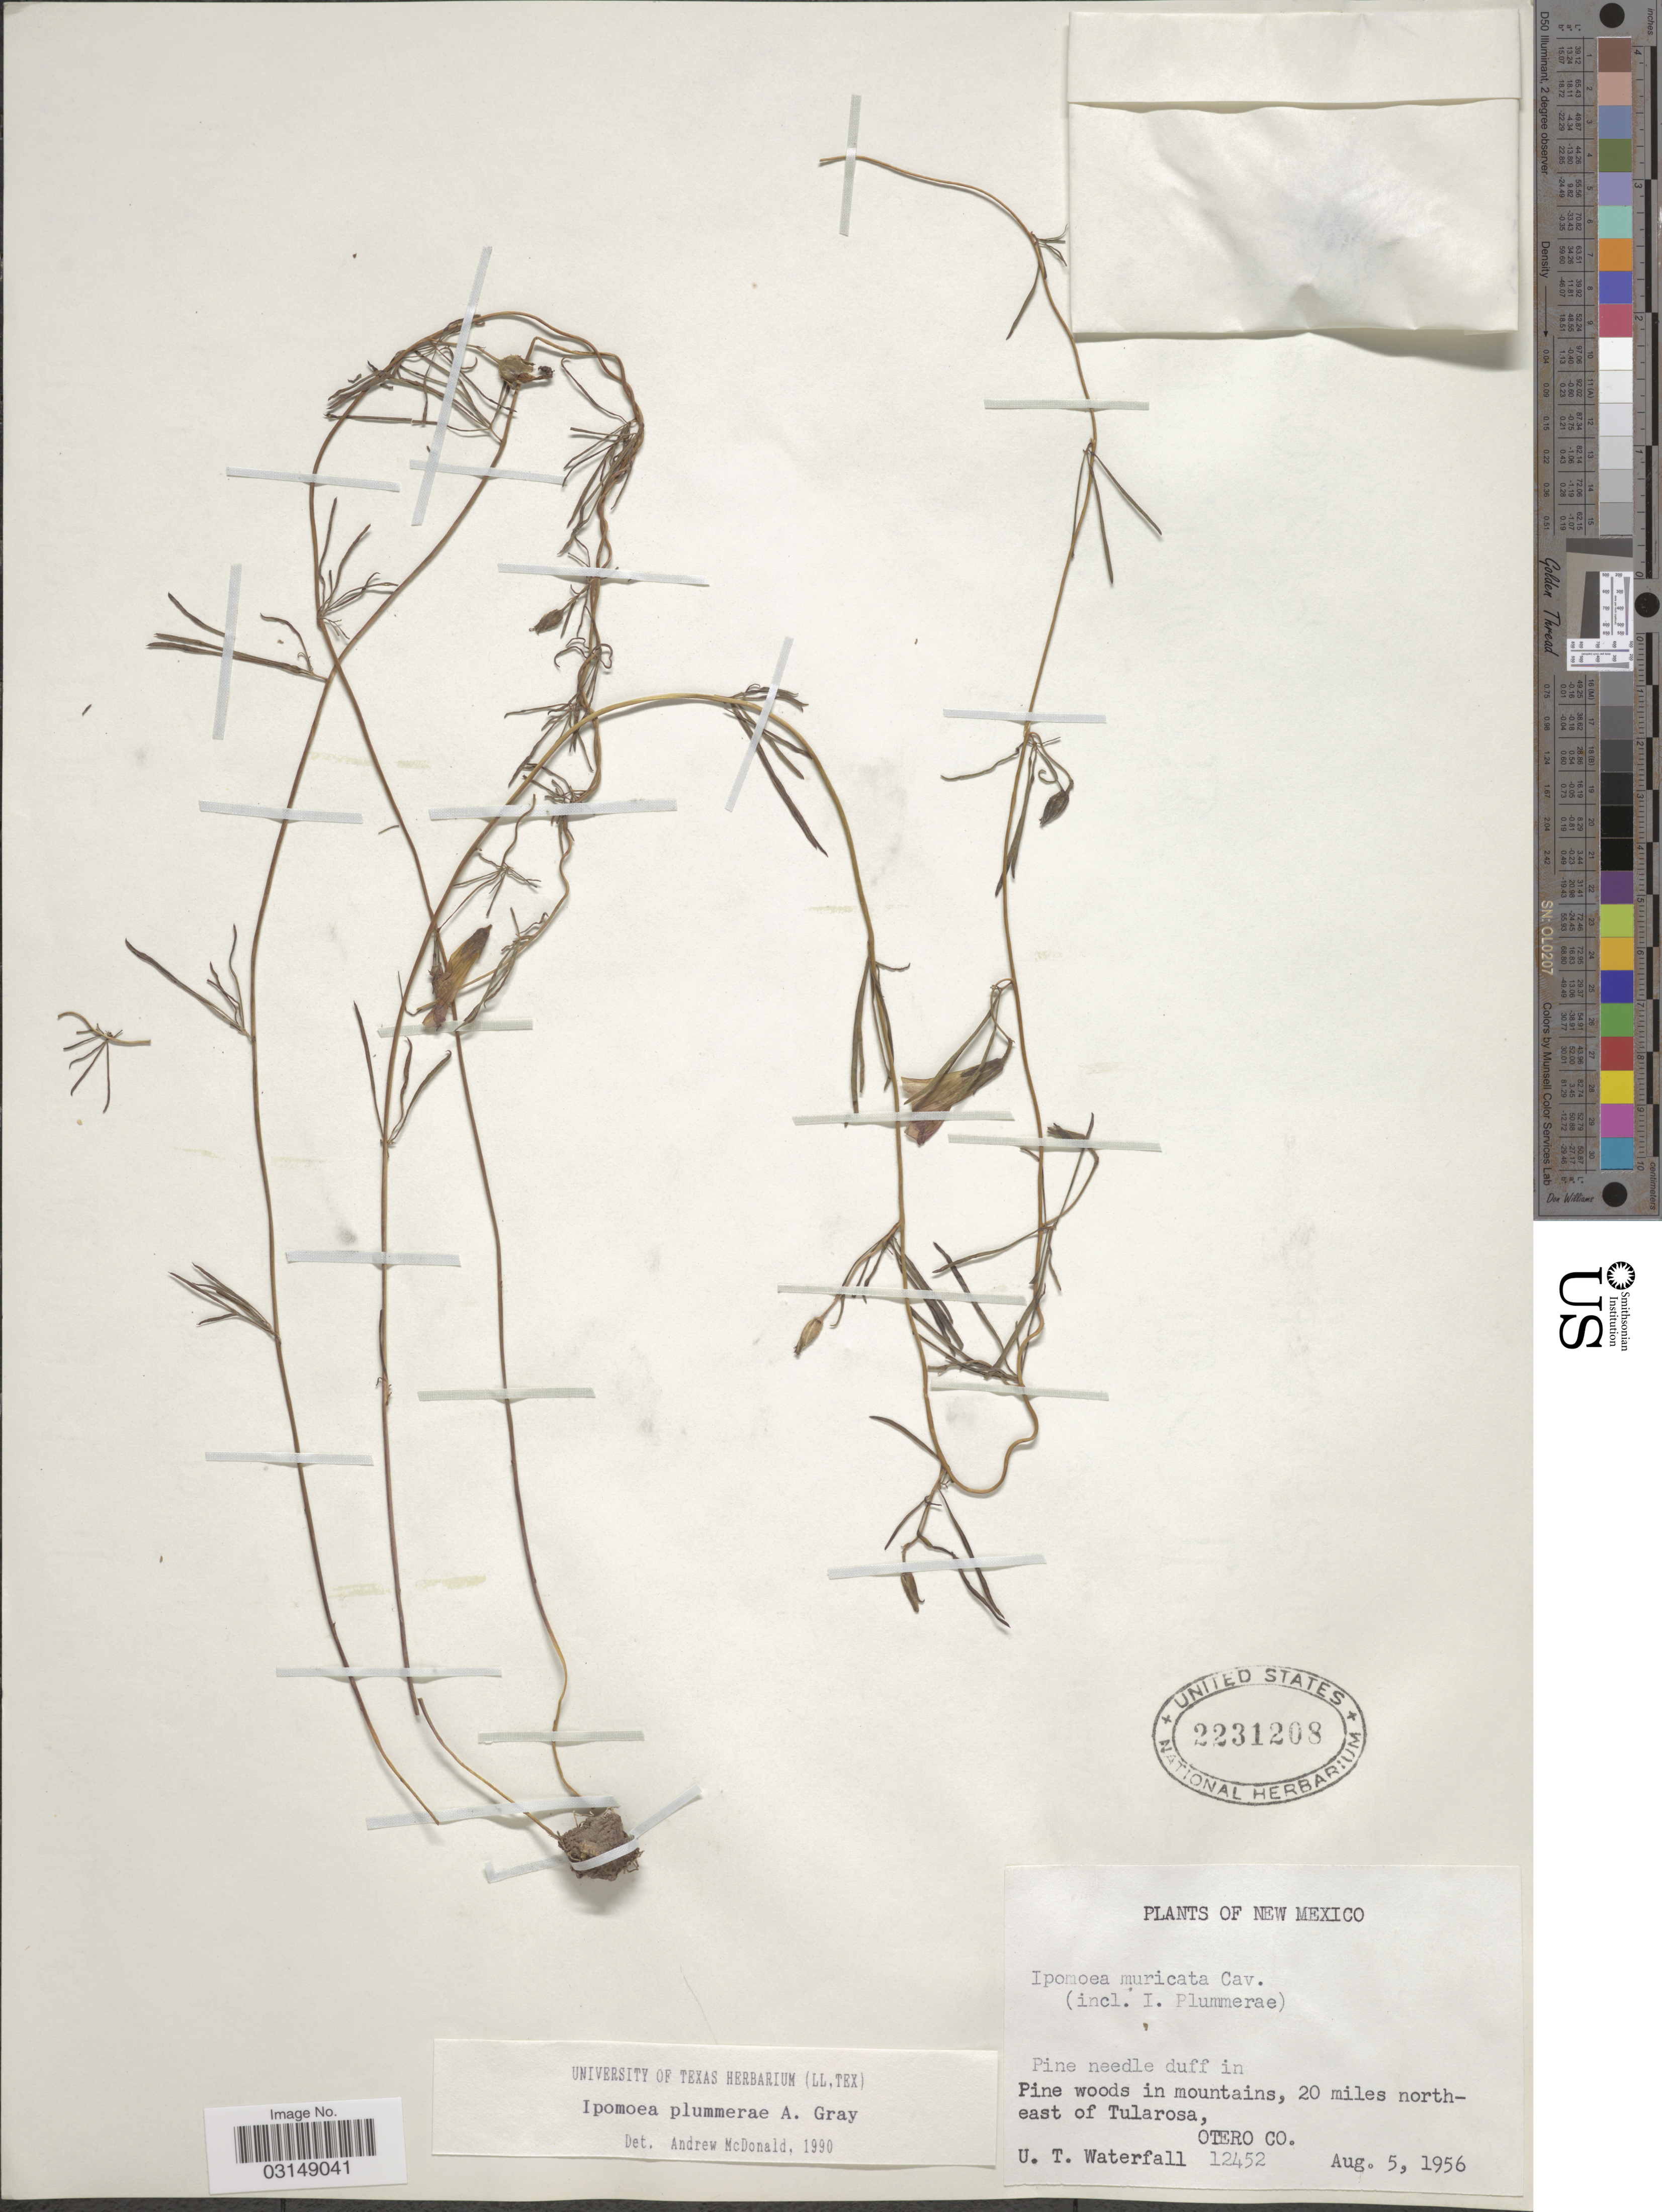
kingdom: Plantae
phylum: Tracheophyta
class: Magnoliopsida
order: Solanales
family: Convolvulaceae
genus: Ipomoea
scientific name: Ipomoea plummerae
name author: A. Gray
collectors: U. T. Waterfall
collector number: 12452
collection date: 1956-08-05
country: United States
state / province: New Mexico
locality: Pine woods in mountains, 20 miles north-east of Tularosa, Otero Co.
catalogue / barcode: US 2231208